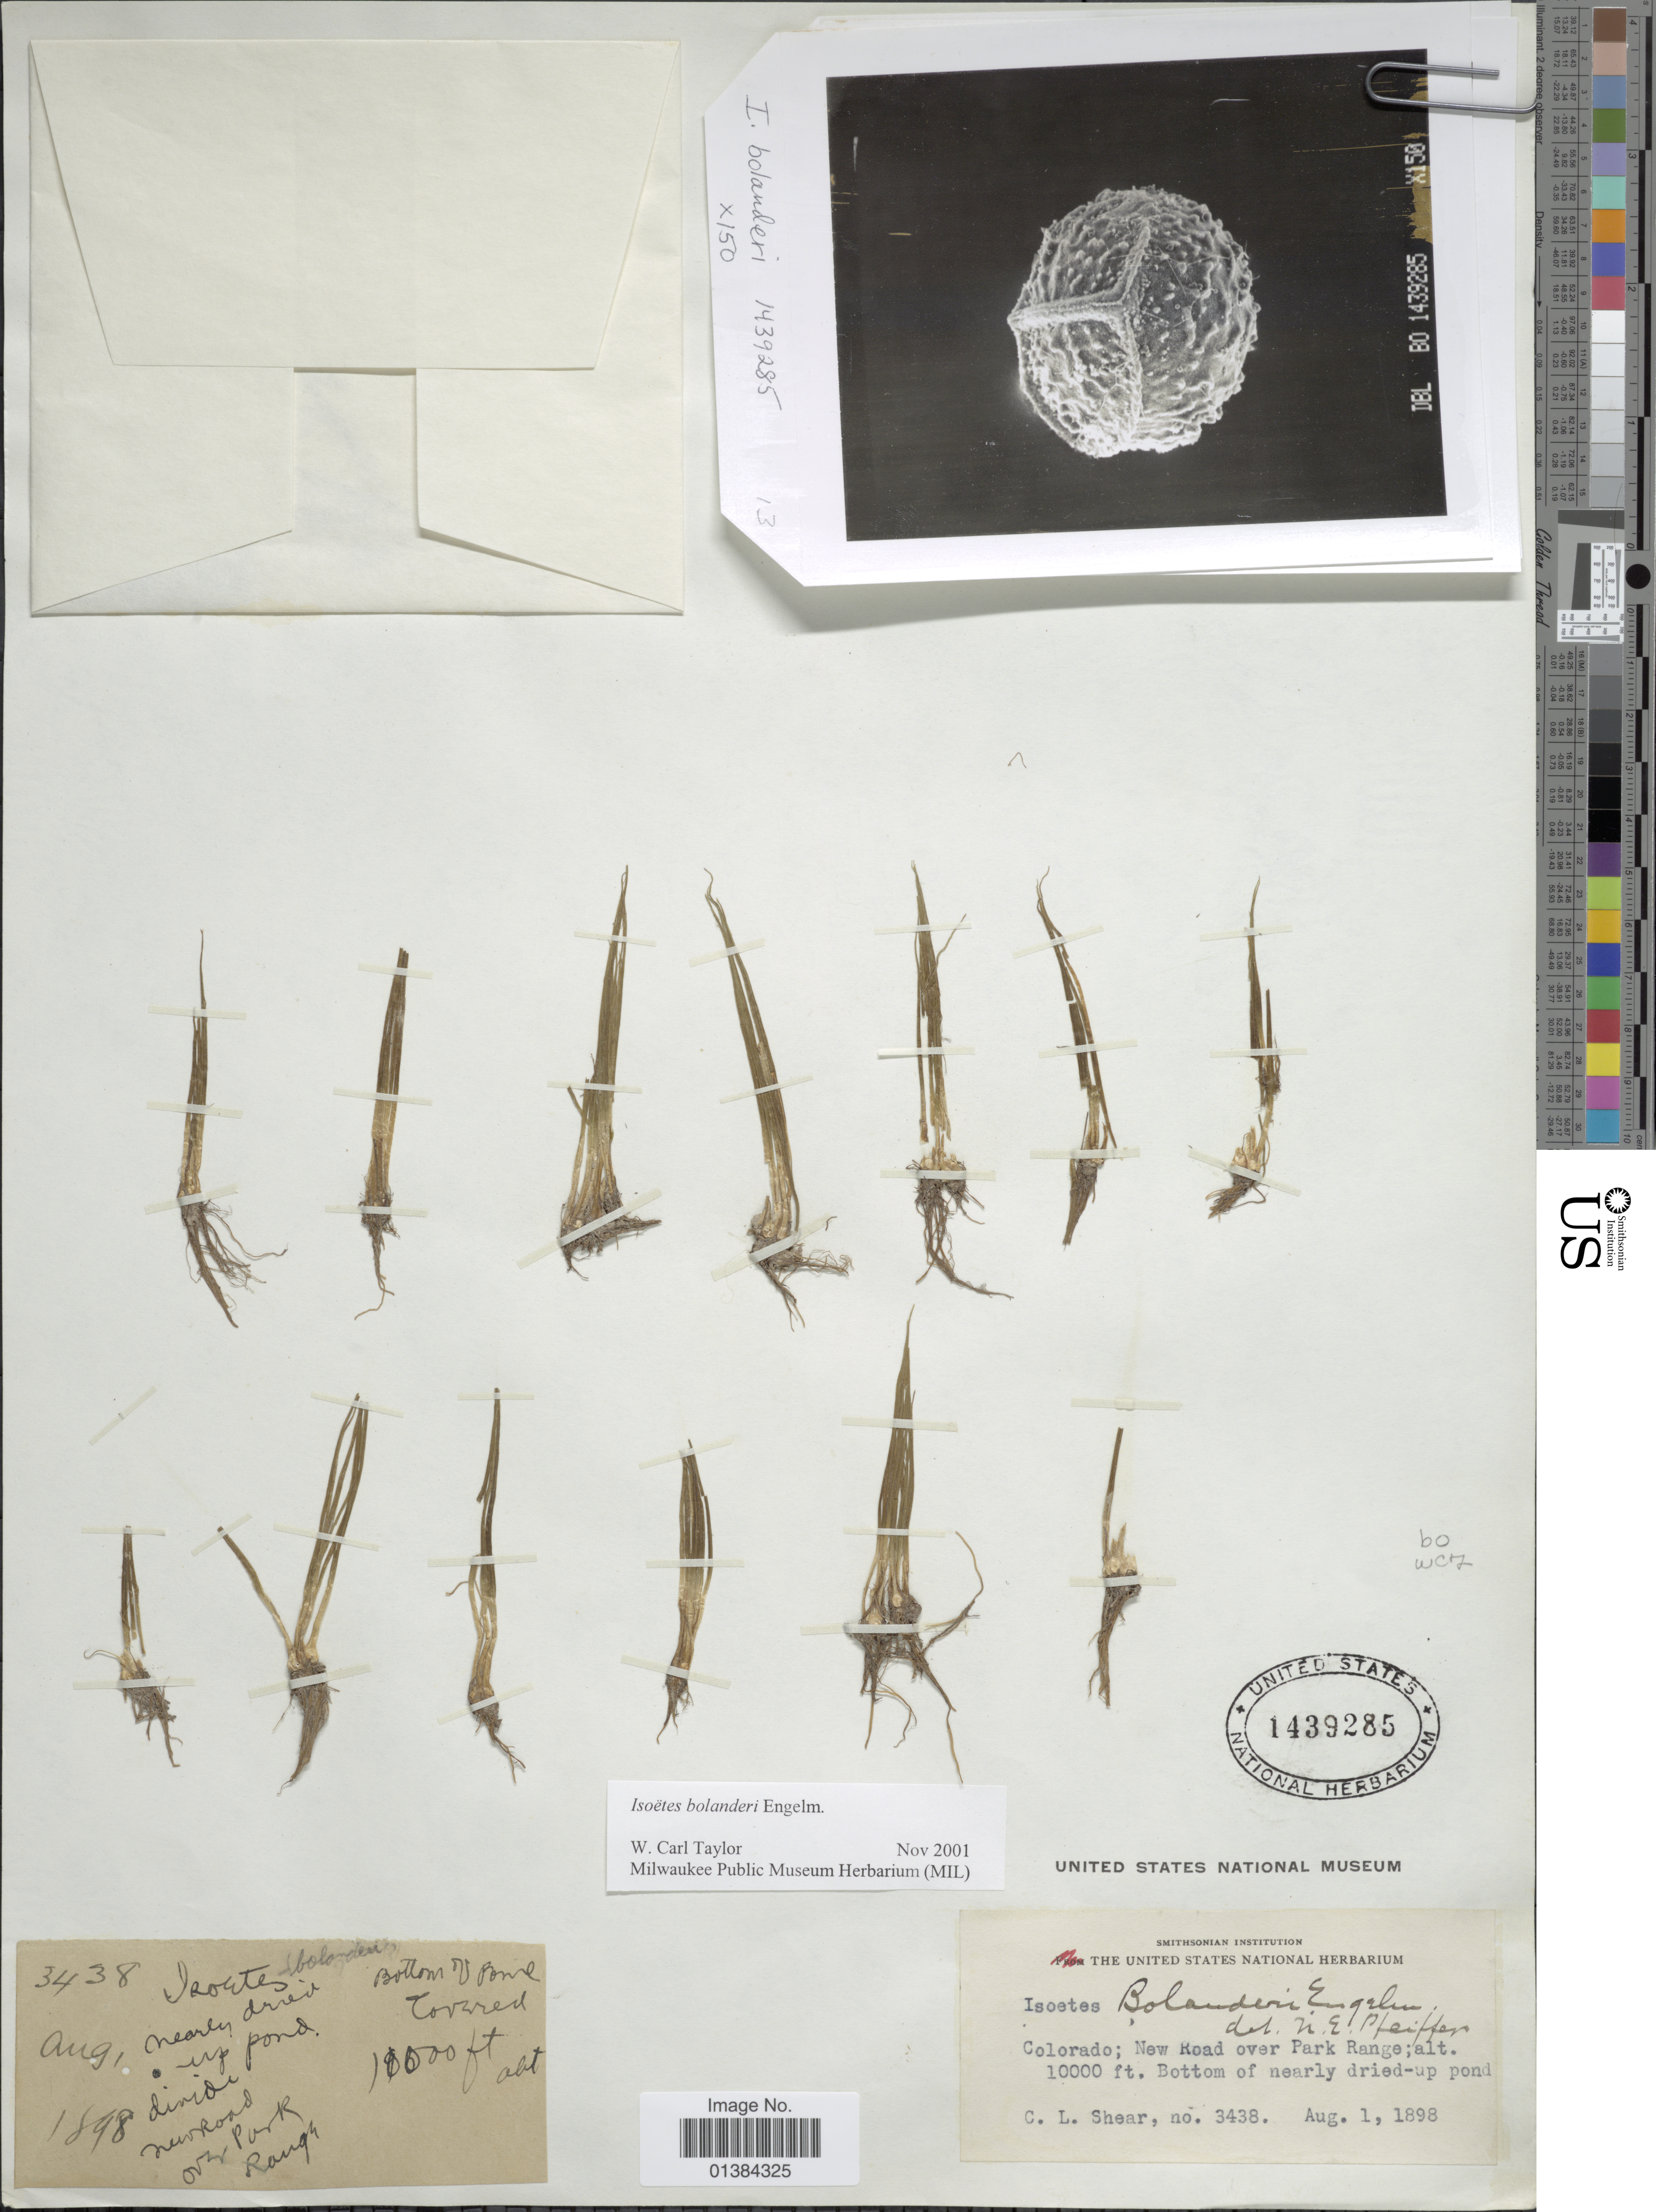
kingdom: Plantae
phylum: Tracheophyta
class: Lycopodiopsida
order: Isoetales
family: Isoetaceae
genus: Isoetes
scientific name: Isoetes bolanderi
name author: Engelm.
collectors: C. L. Shear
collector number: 3438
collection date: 1898-08-01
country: United States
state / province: Colorado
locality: New Road over Park Range.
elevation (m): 3048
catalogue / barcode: US 1439285